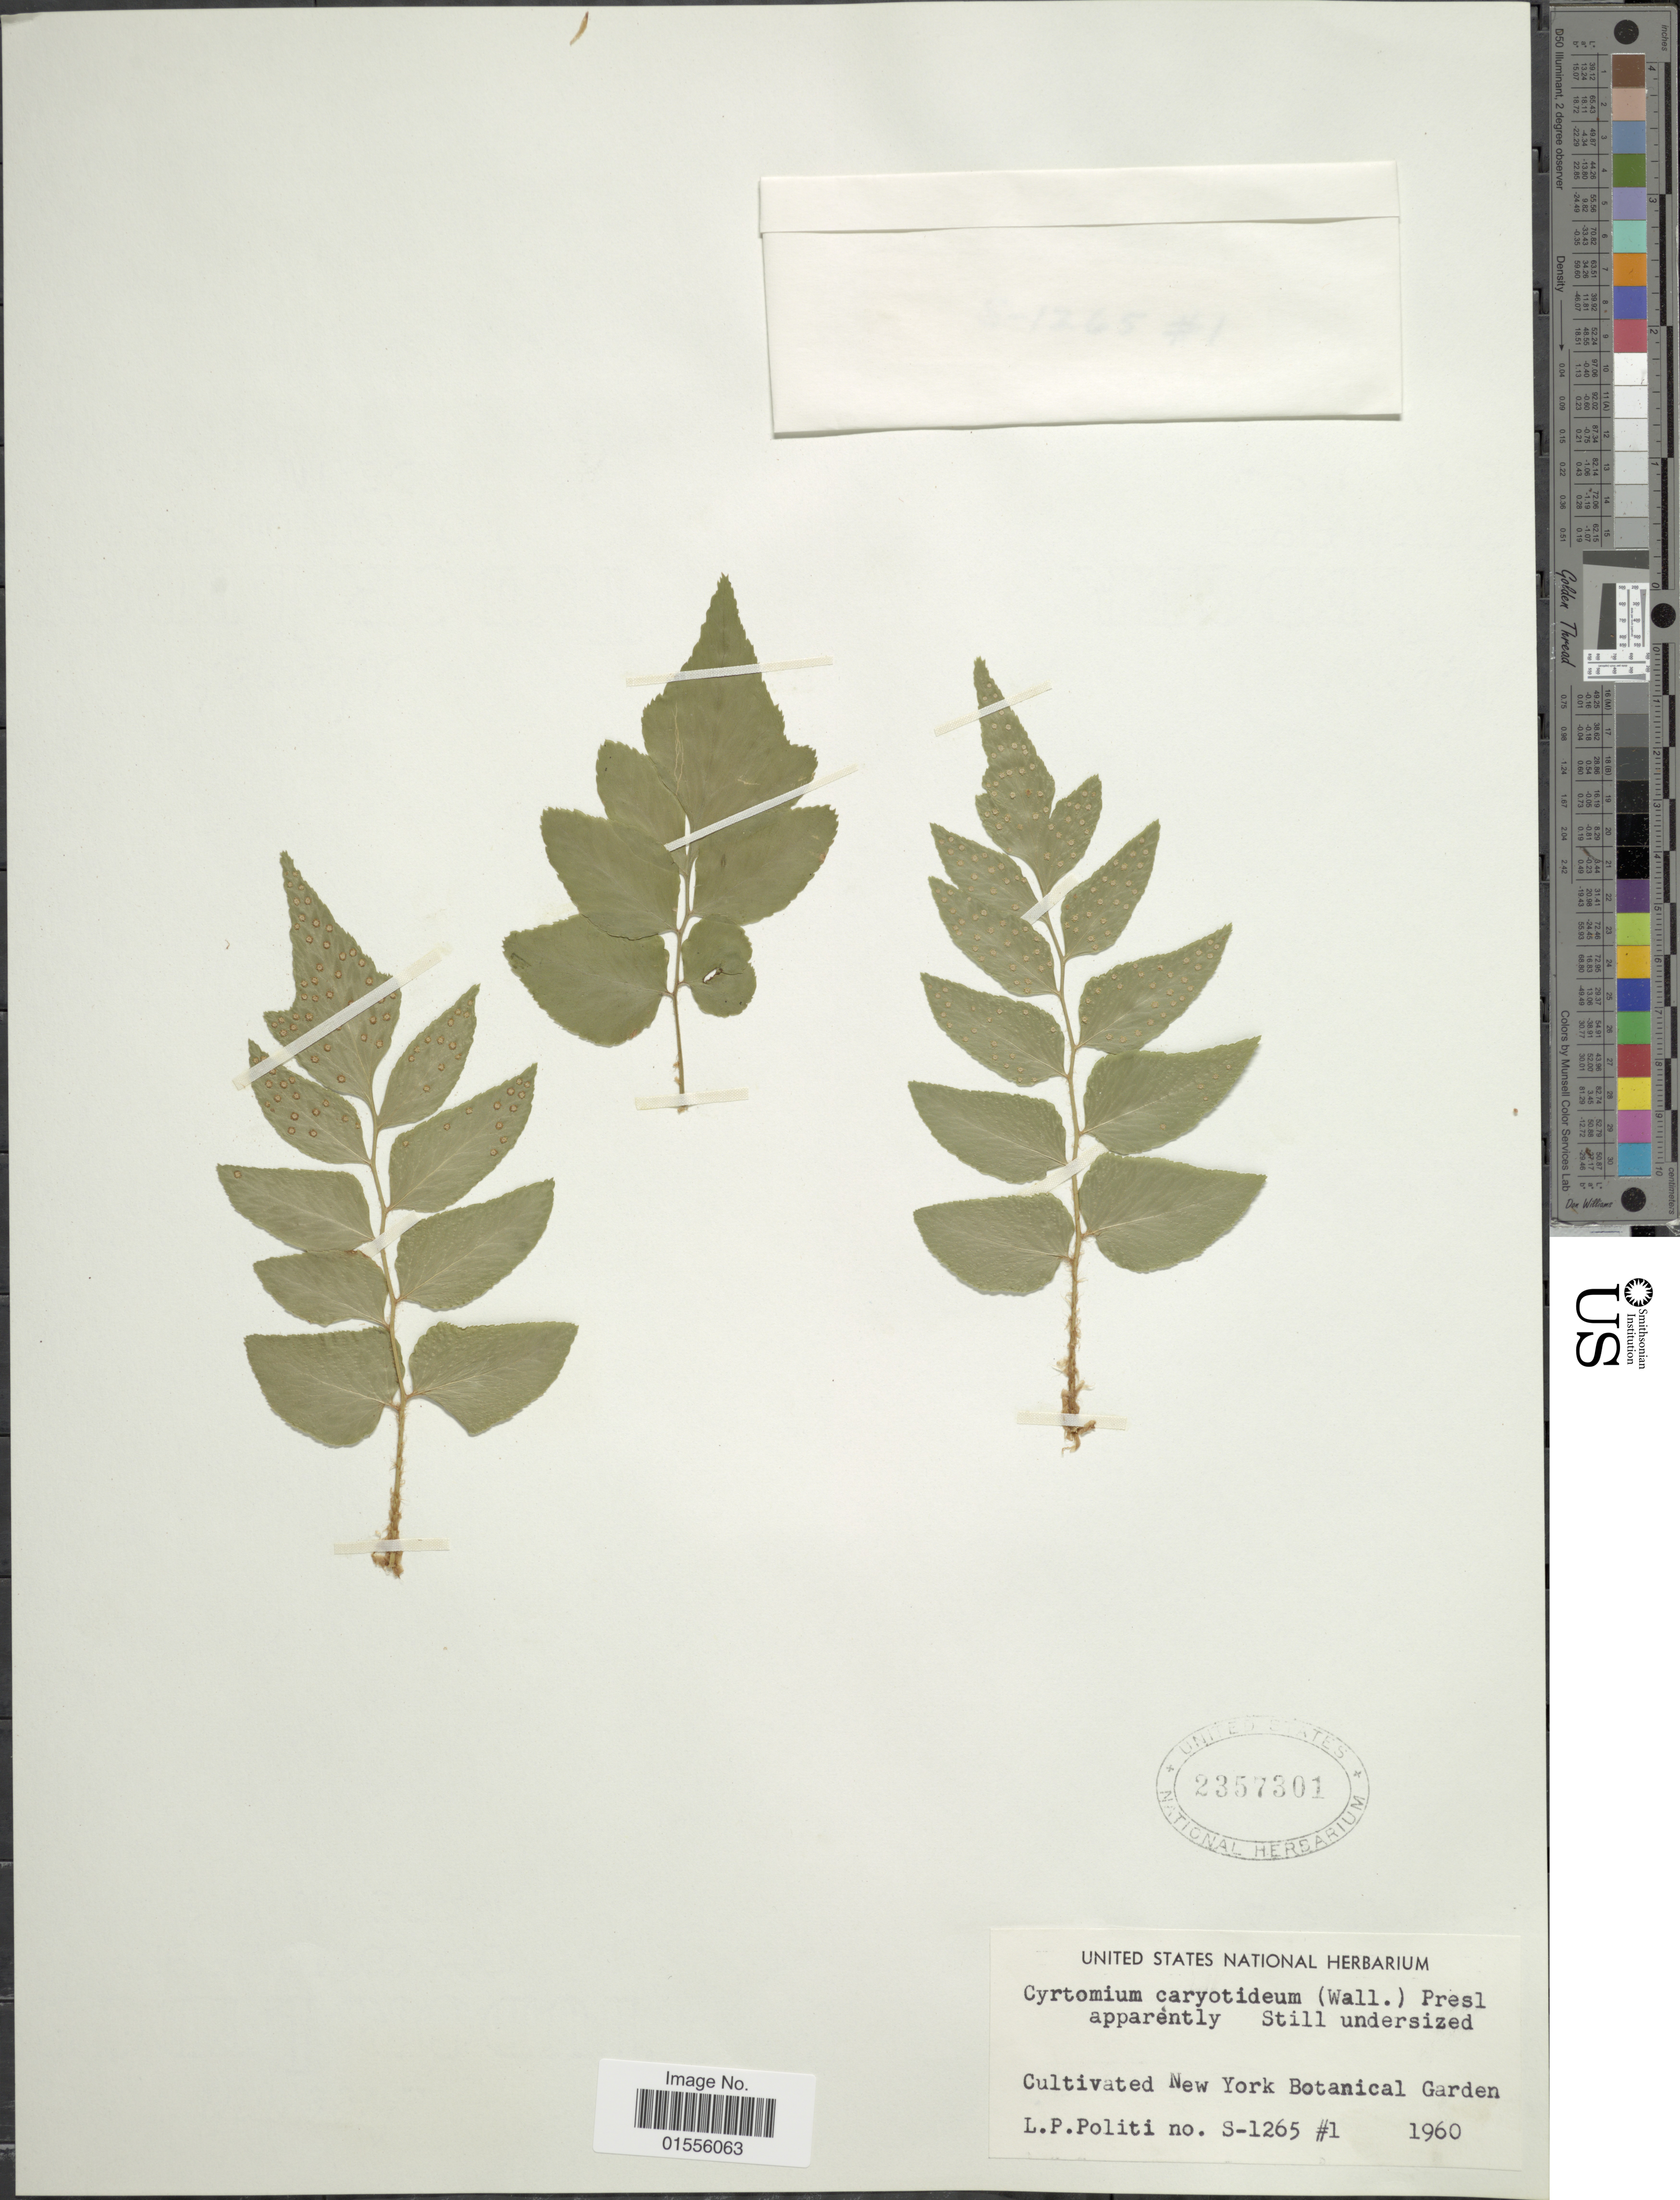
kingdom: Plantae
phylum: Tracheophyta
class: Polypodiopsida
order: Polypodiales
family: Dryopteridaceae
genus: Cyrtomium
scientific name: Cyrtomium caryotideum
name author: (Wall. ex Hook. & Grev.) C. Presl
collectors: L. Politi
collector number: S-1265 # 1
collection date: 1960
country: United States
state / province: New York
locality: Cultivated New york Botanical Garden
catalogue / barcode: US 2357301